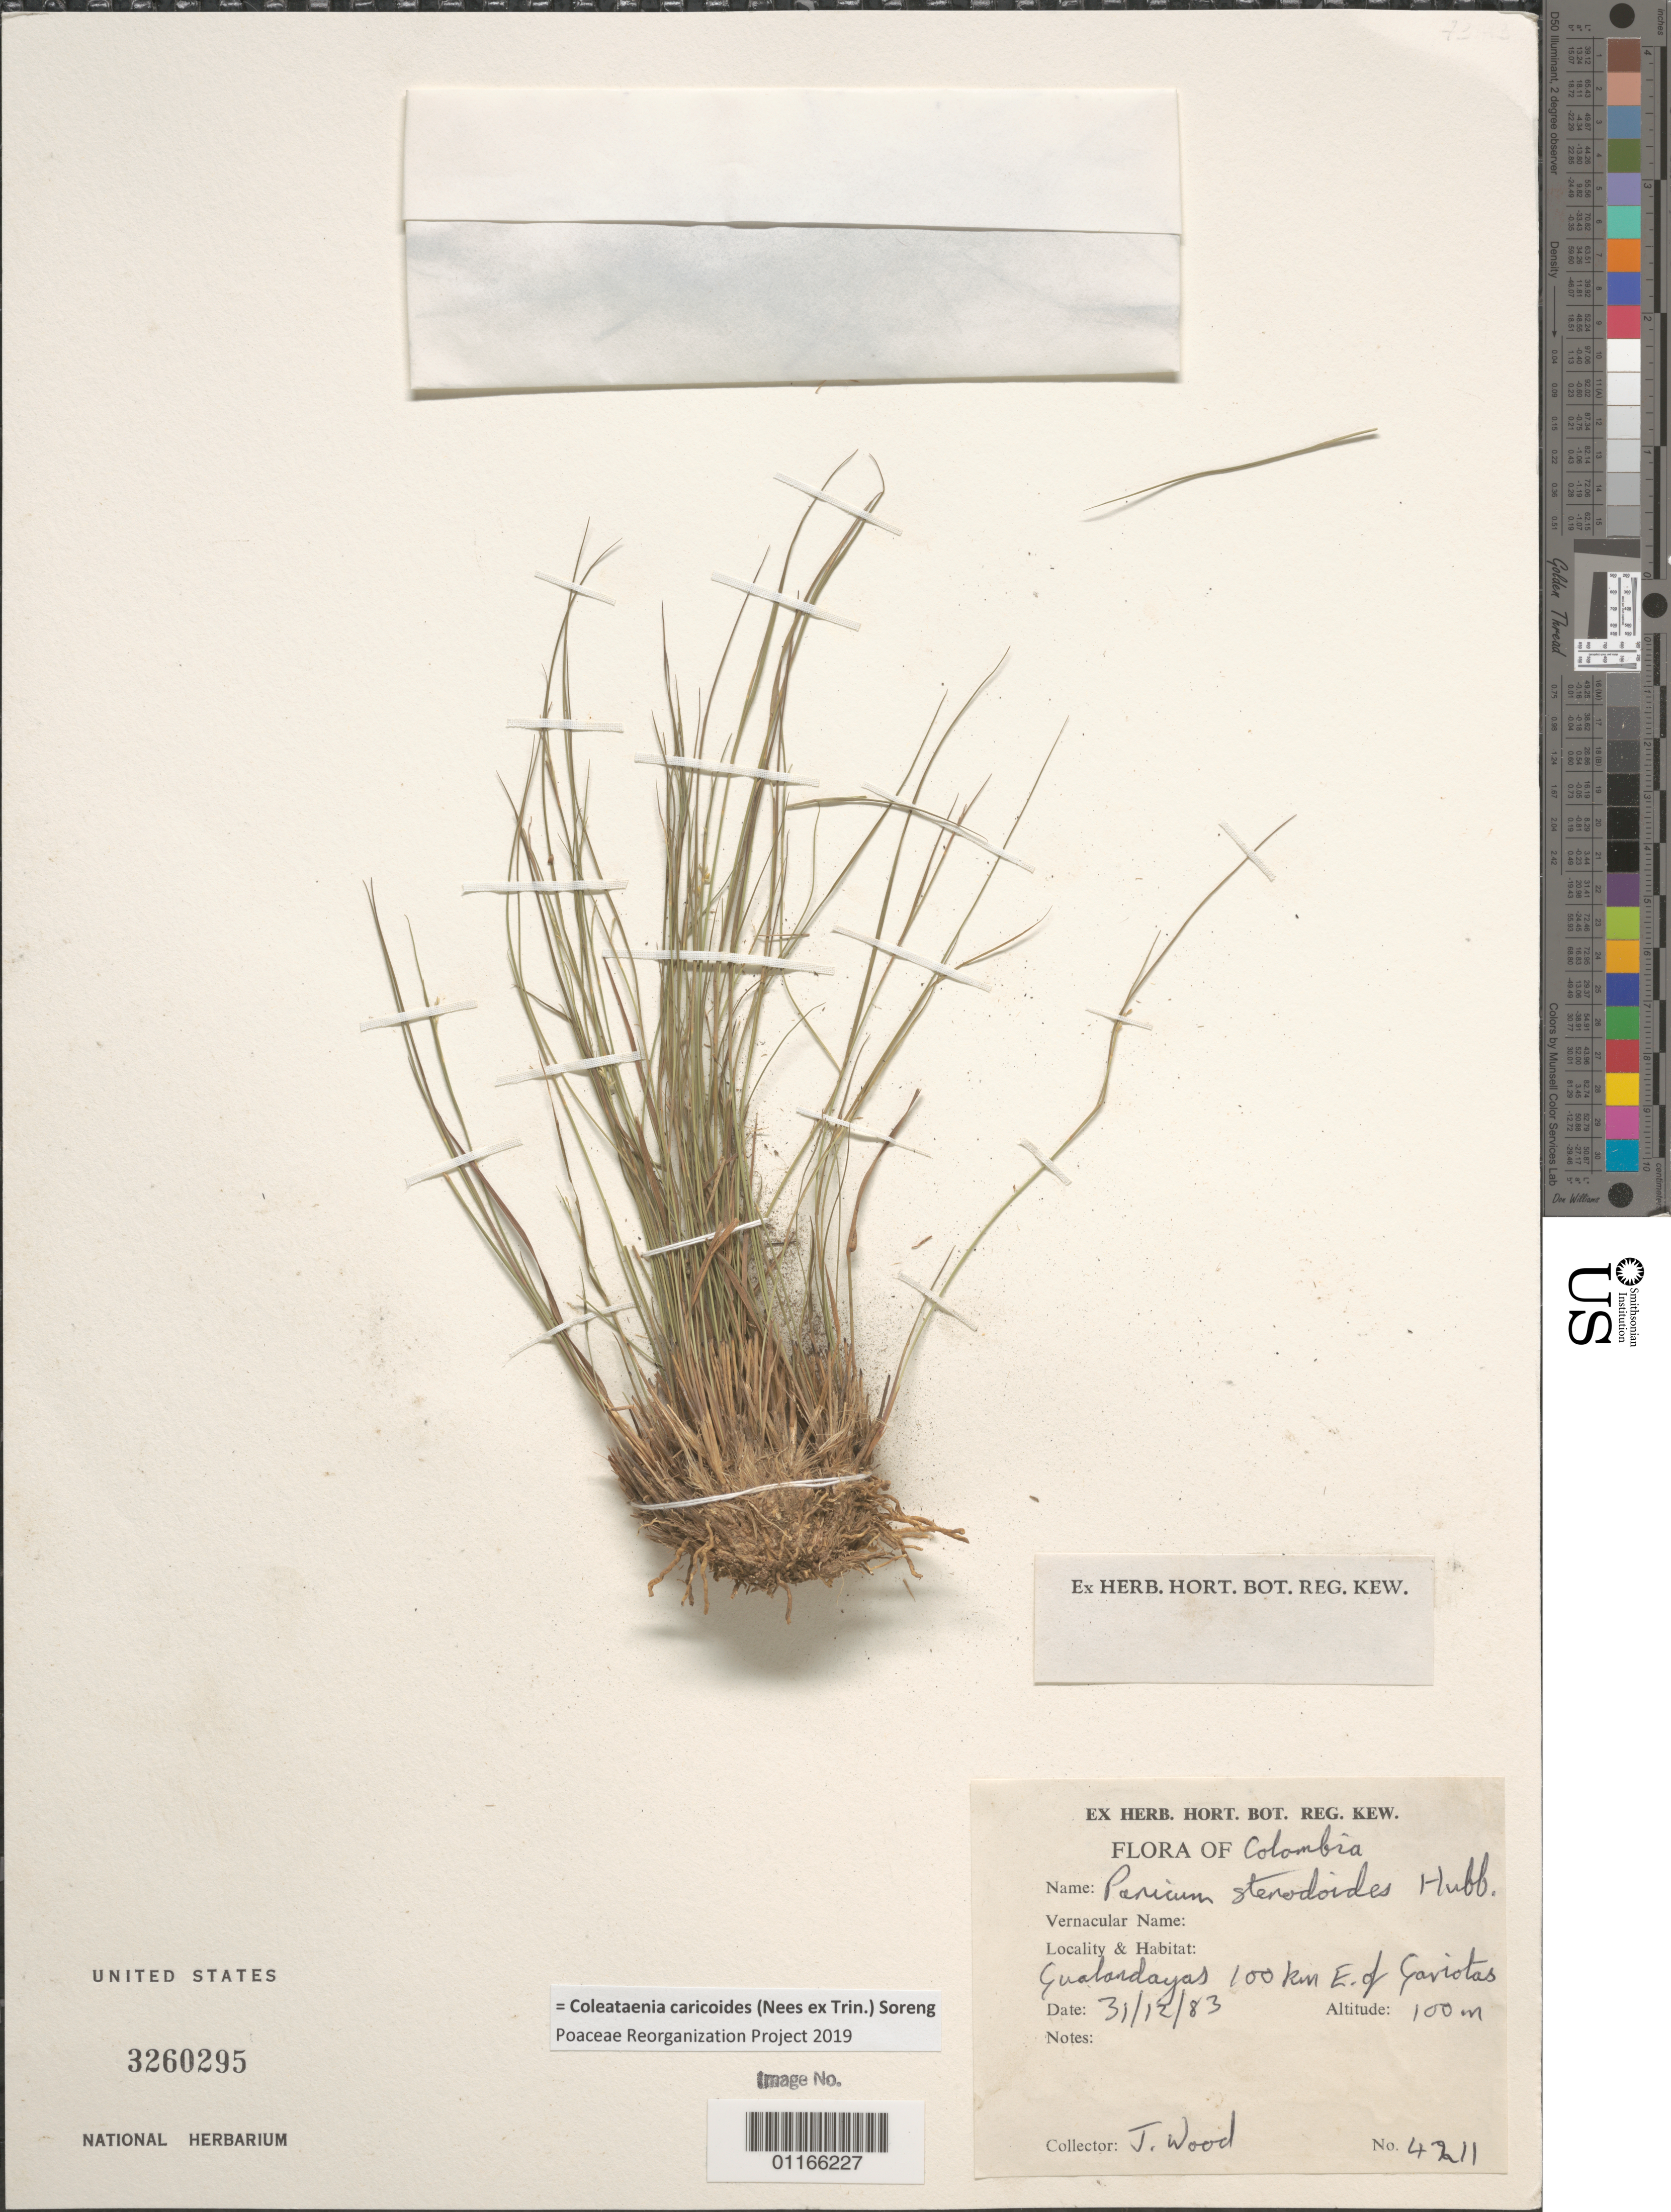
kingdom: Plantae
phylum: Tracheophyta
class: Liliopsida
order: Poales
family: Poaceae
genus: Panicum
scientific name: Panicum caricoides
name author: Nees ex Trin.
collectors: J. Wood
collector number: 4211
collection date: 1983-12-31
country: Colombia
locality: Gualandayas 100 km E. of Gaviotas.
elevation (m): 100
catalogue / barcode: US 3260295